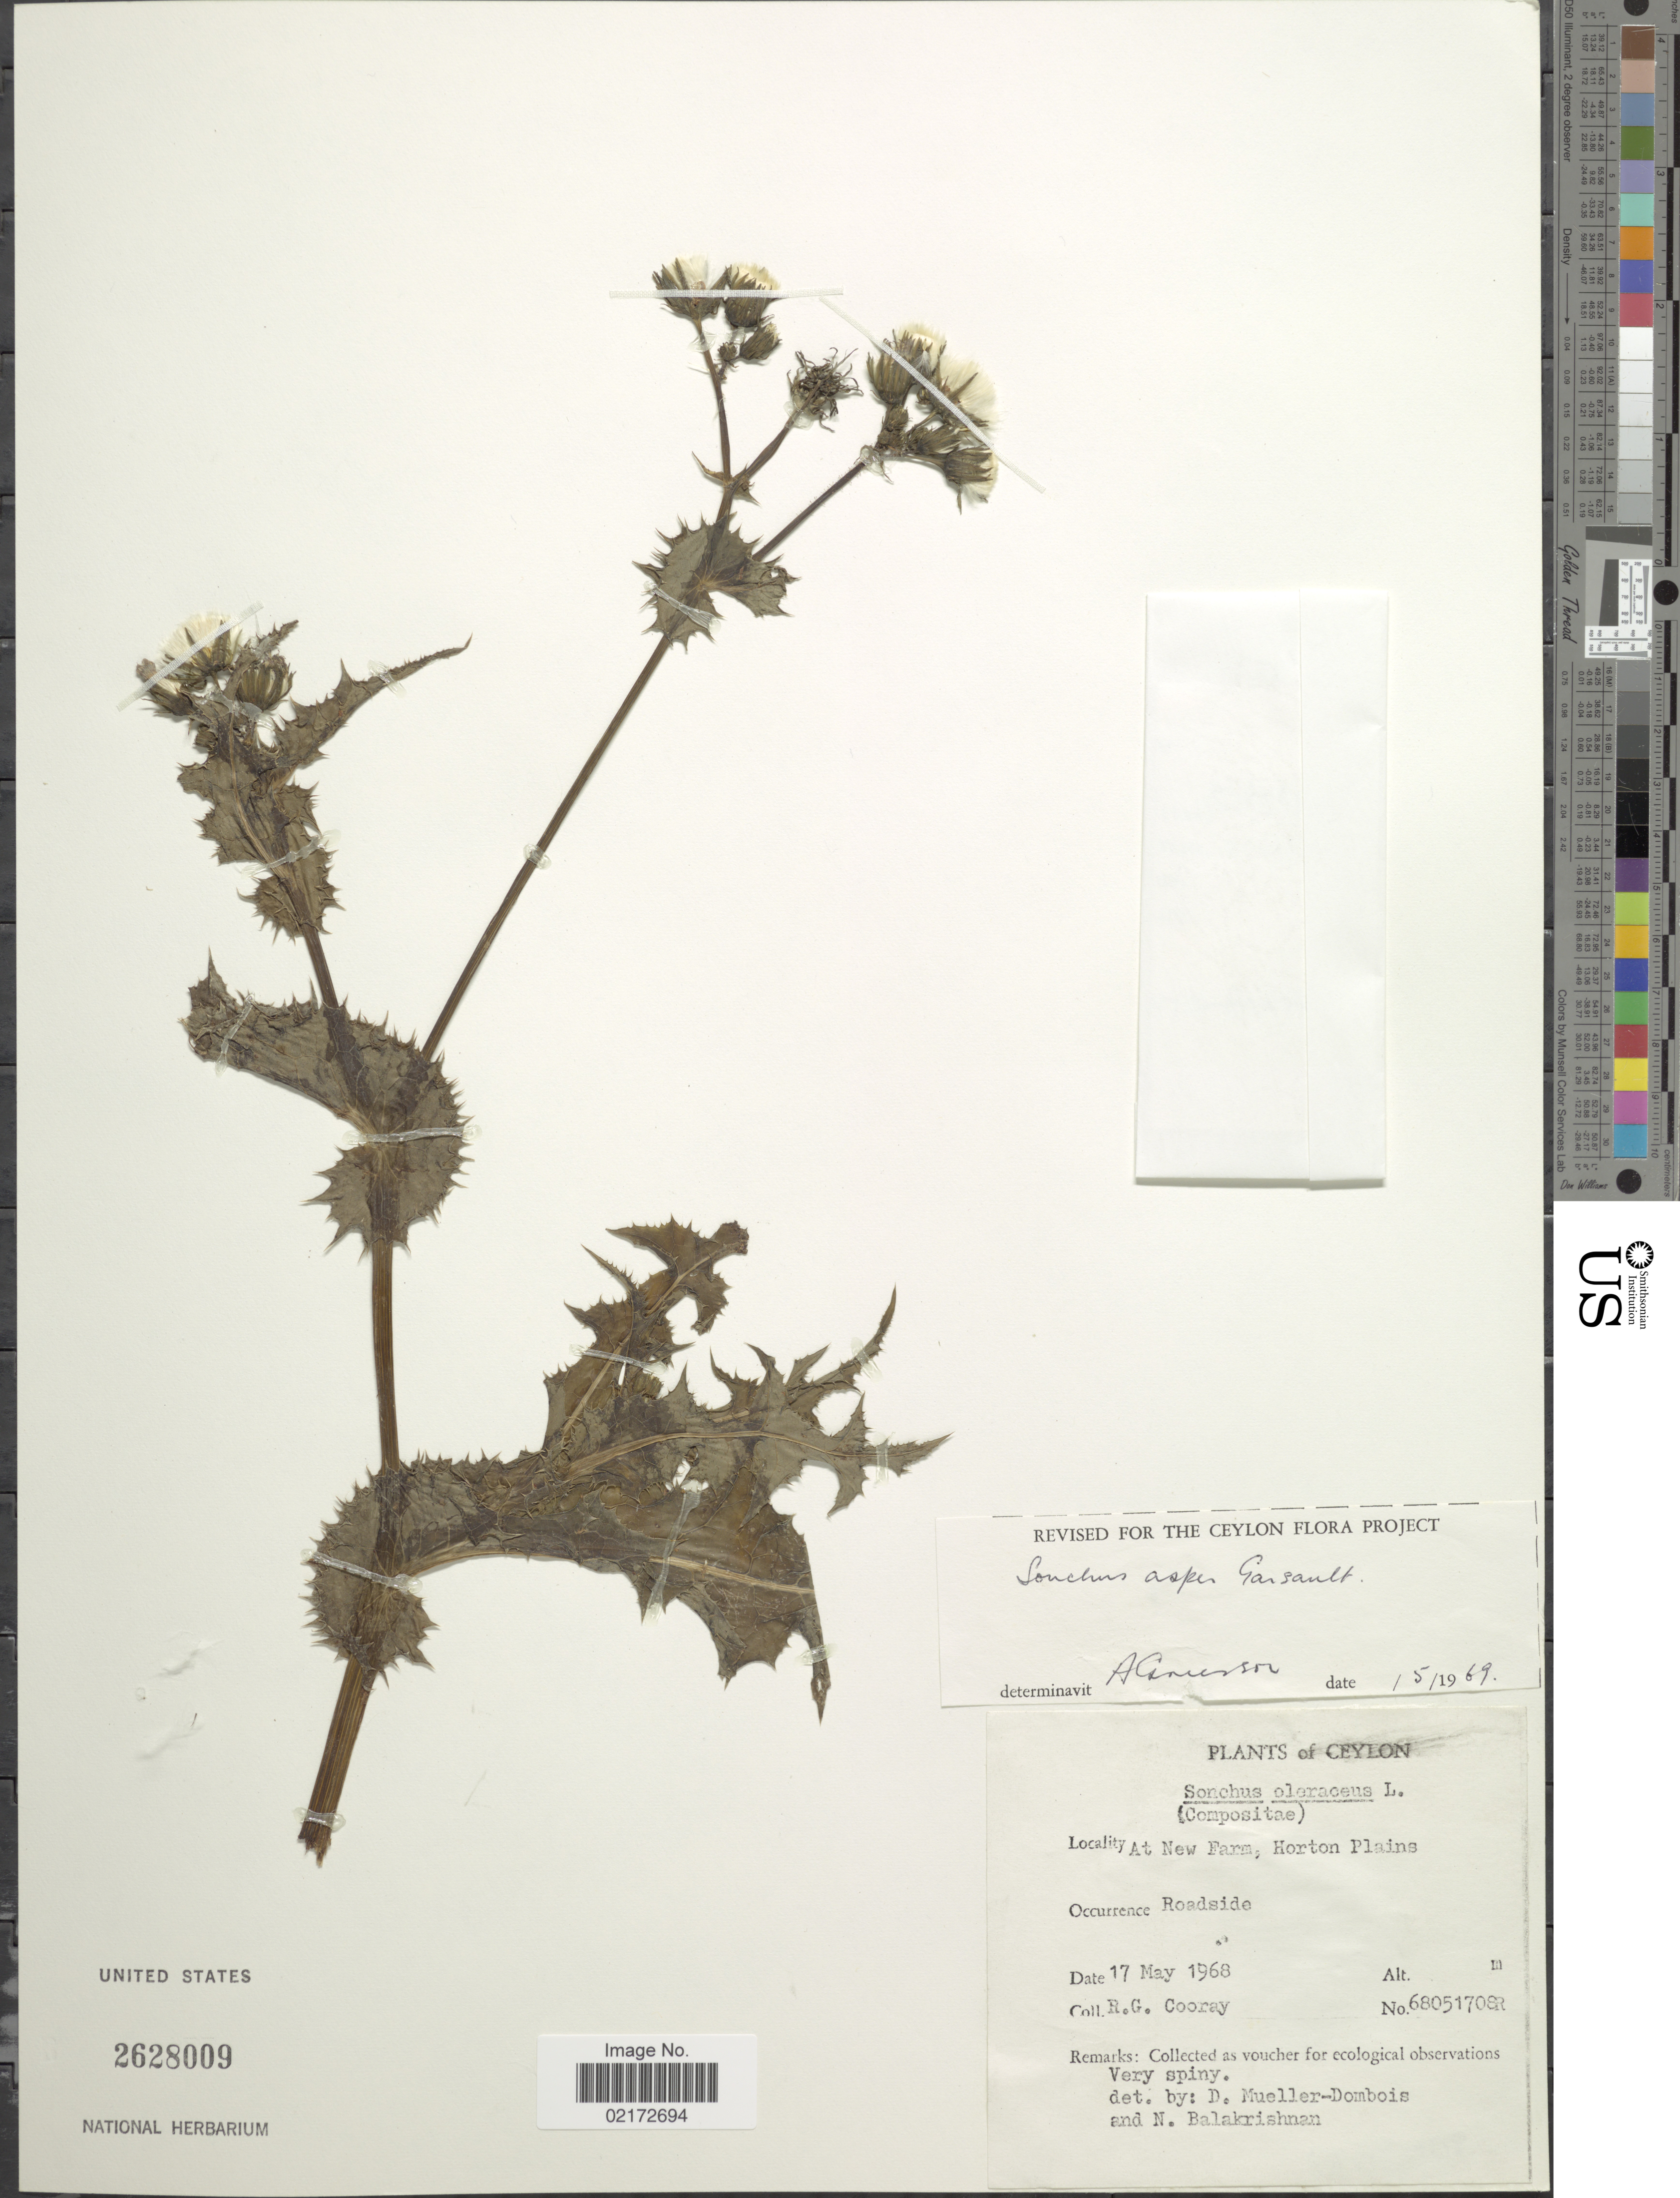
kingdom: Plantae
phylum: Tracheophyta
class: Magnoliopsida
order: Asterales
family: Asteraceae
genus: Sonchus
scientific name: Sonchus asper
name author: (L.) Hill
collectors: R. Cooray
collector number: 68051708R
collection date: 1968-05-17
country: Sri Lanka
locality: Ceylon. At New Farm, Horton Plains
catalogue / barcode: US 2628009